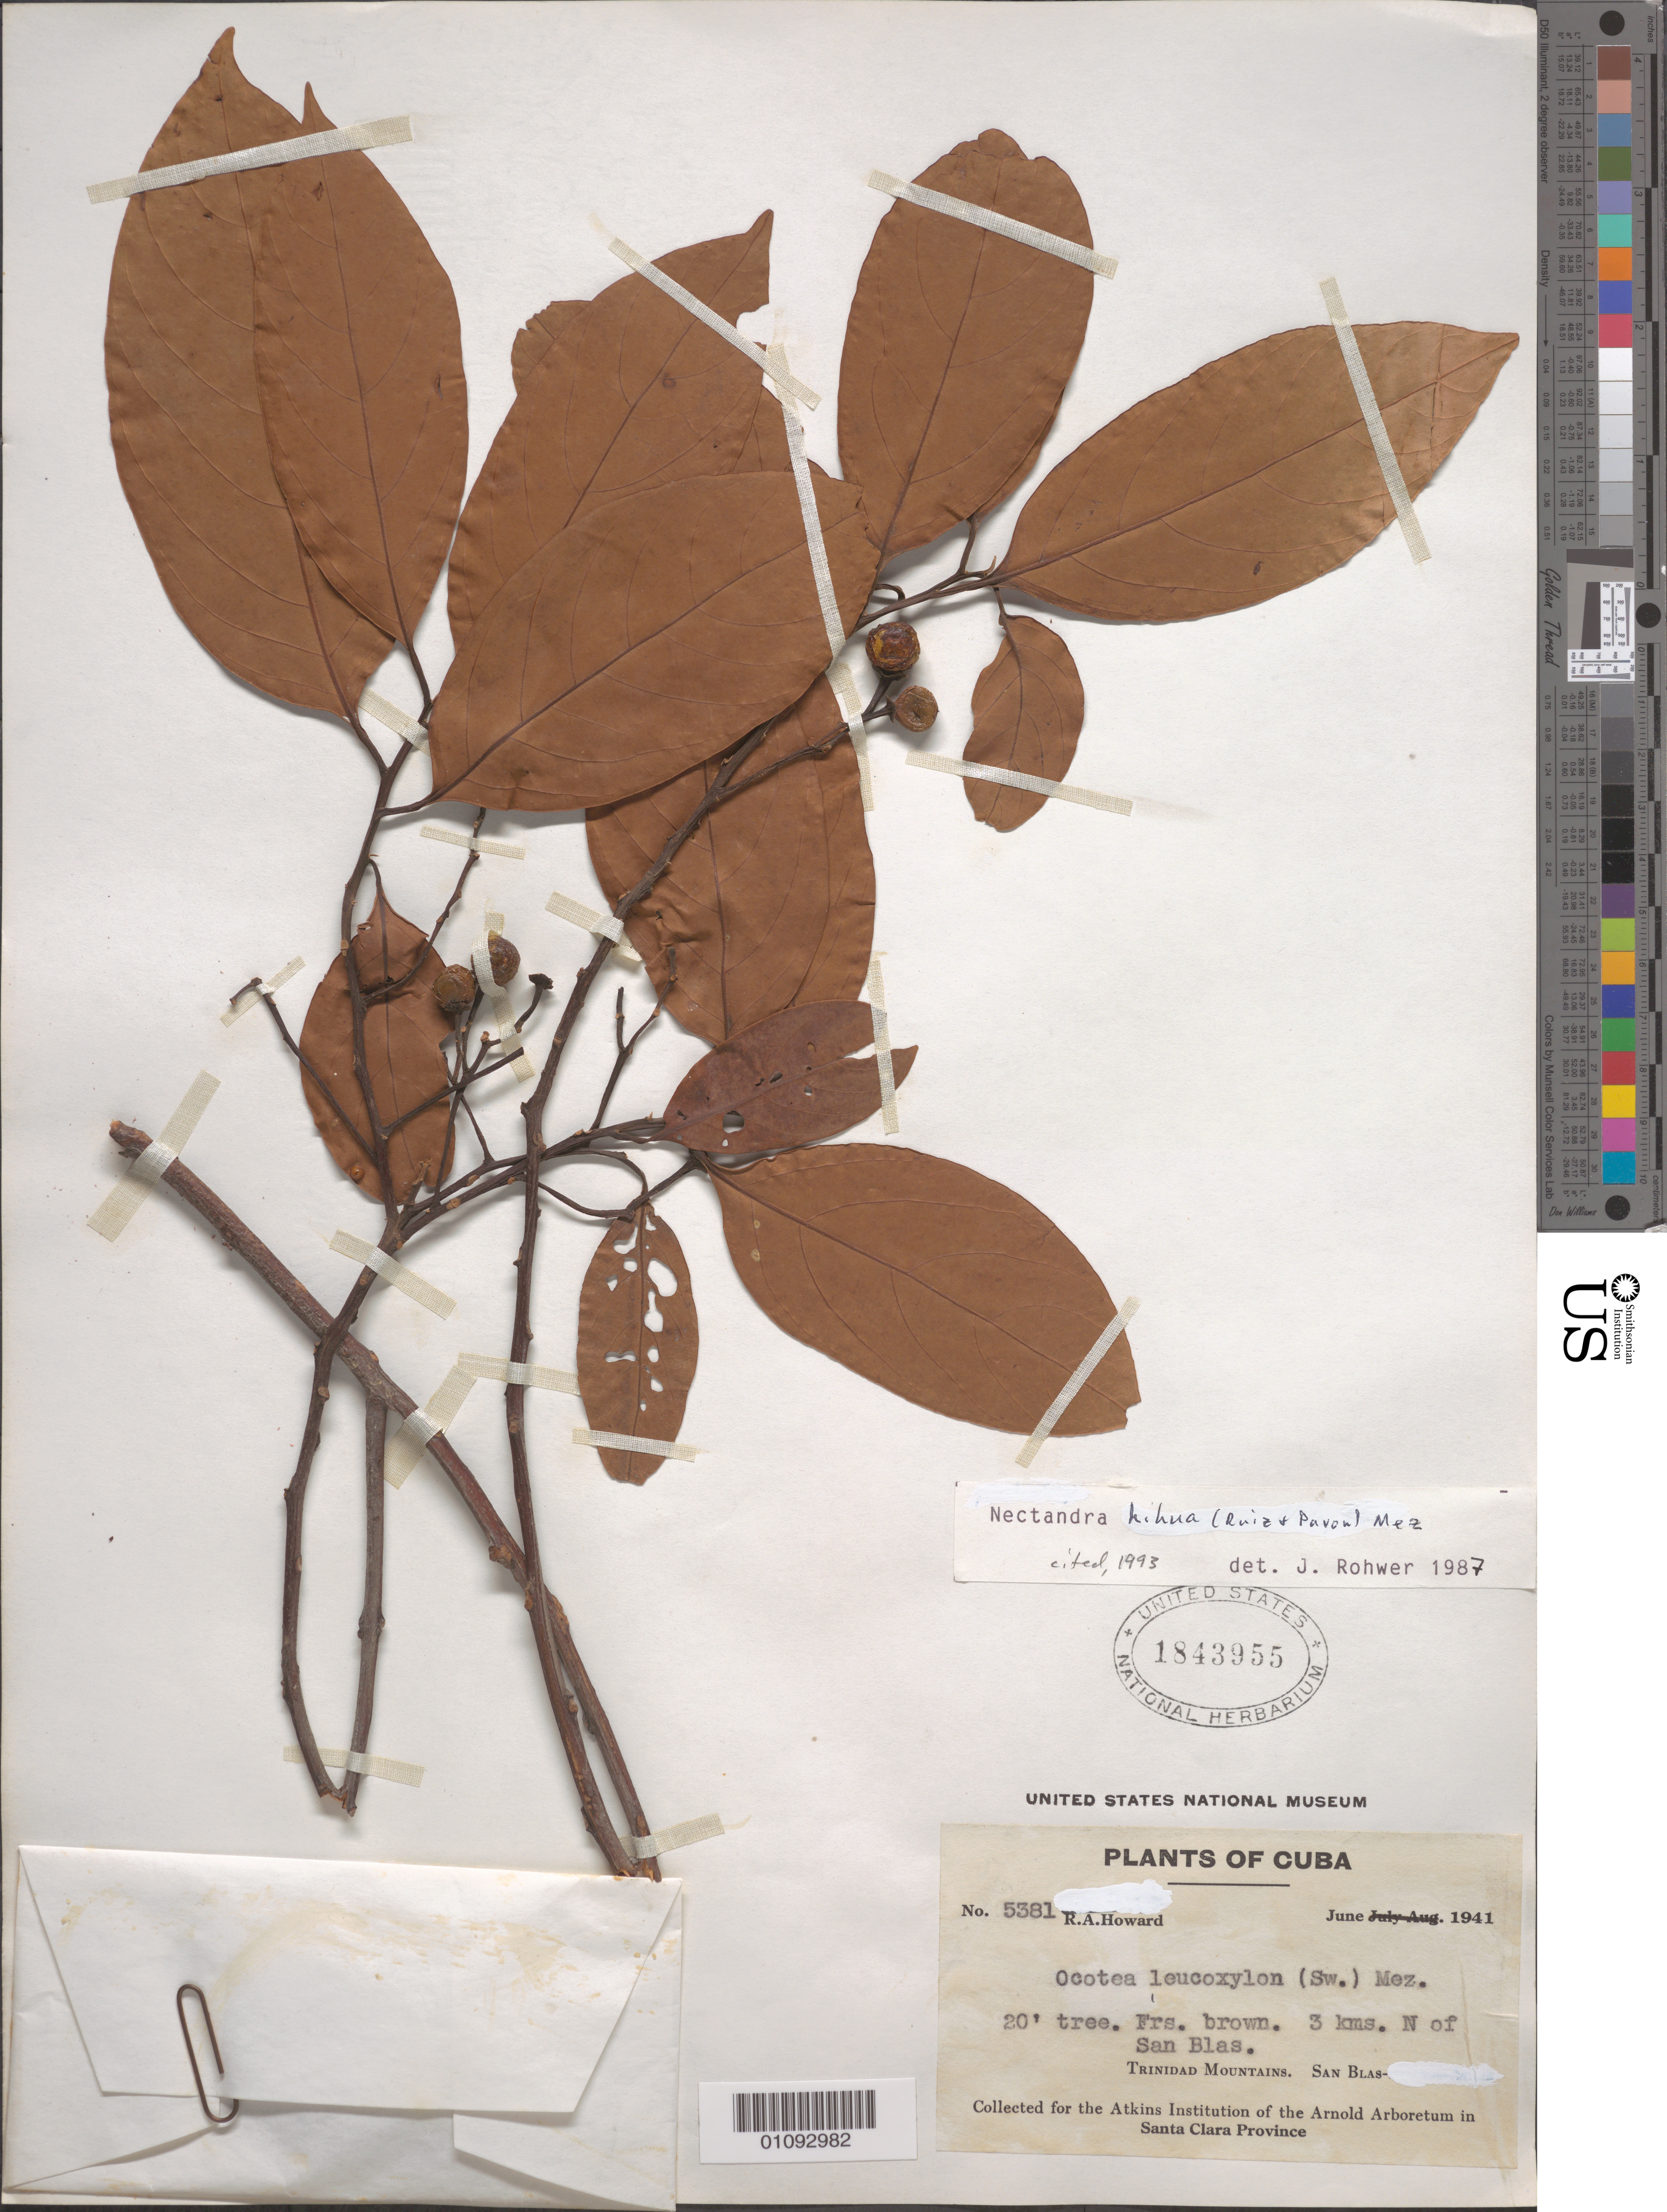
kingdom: Plantae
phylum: Tracheophyta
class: Magnoliopsida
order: Laurales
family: Lauraceae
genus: Nectandra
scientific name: Nectandra hihua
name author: (Ruiz & Pav.) Rohwer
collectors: R. A. Howard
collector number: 5381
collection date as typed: Jun 1941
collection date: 1941-06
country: Cuba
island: Cuba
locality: Trinidad Mountains 3 km N of San Blas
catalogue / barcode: US 1843955